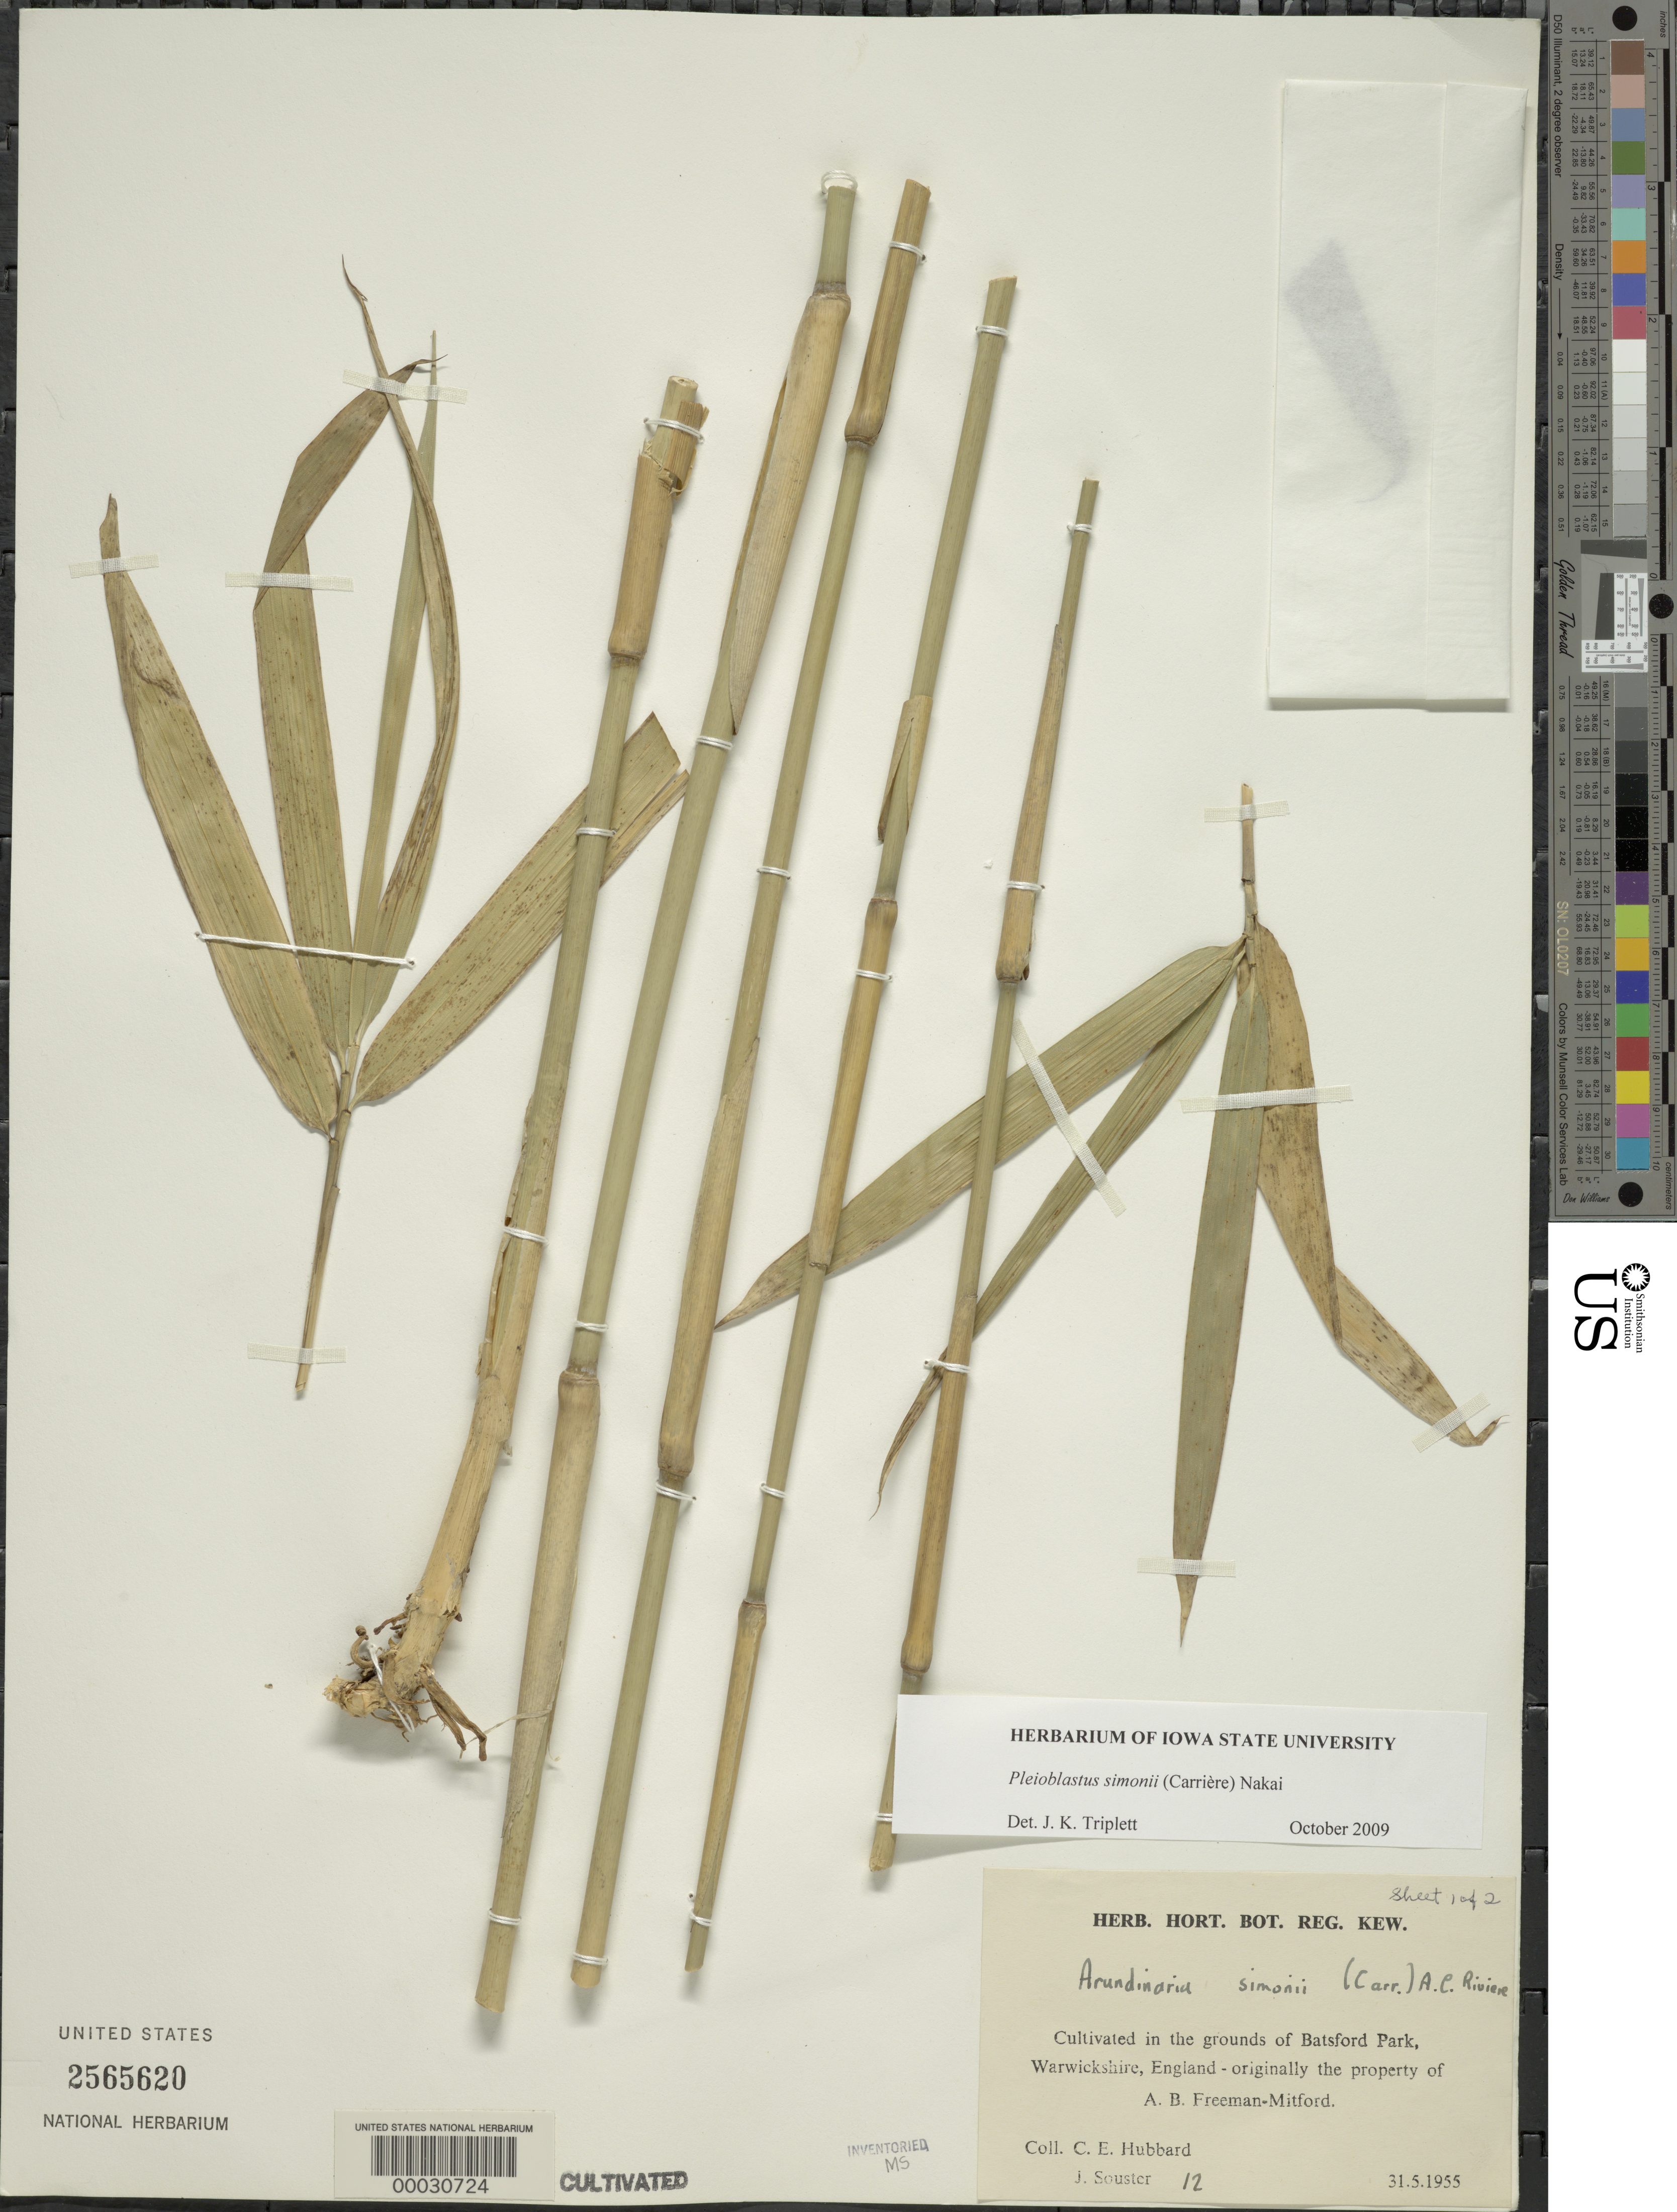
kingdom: Plantae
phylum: Tracheophyta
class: Liliopsida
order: Poales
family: Poaceae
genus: Pleioblastus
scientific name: Pleioblastus simonii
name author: (Carrière) Nakai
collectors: C. E. Hubbard & J. Souster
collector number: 12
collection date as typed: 31 May 1955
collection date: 1955-05-31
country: United Kingdom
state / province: England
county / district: Warwickshire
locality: Batsford park, warwickshire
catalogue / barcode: US 2565620